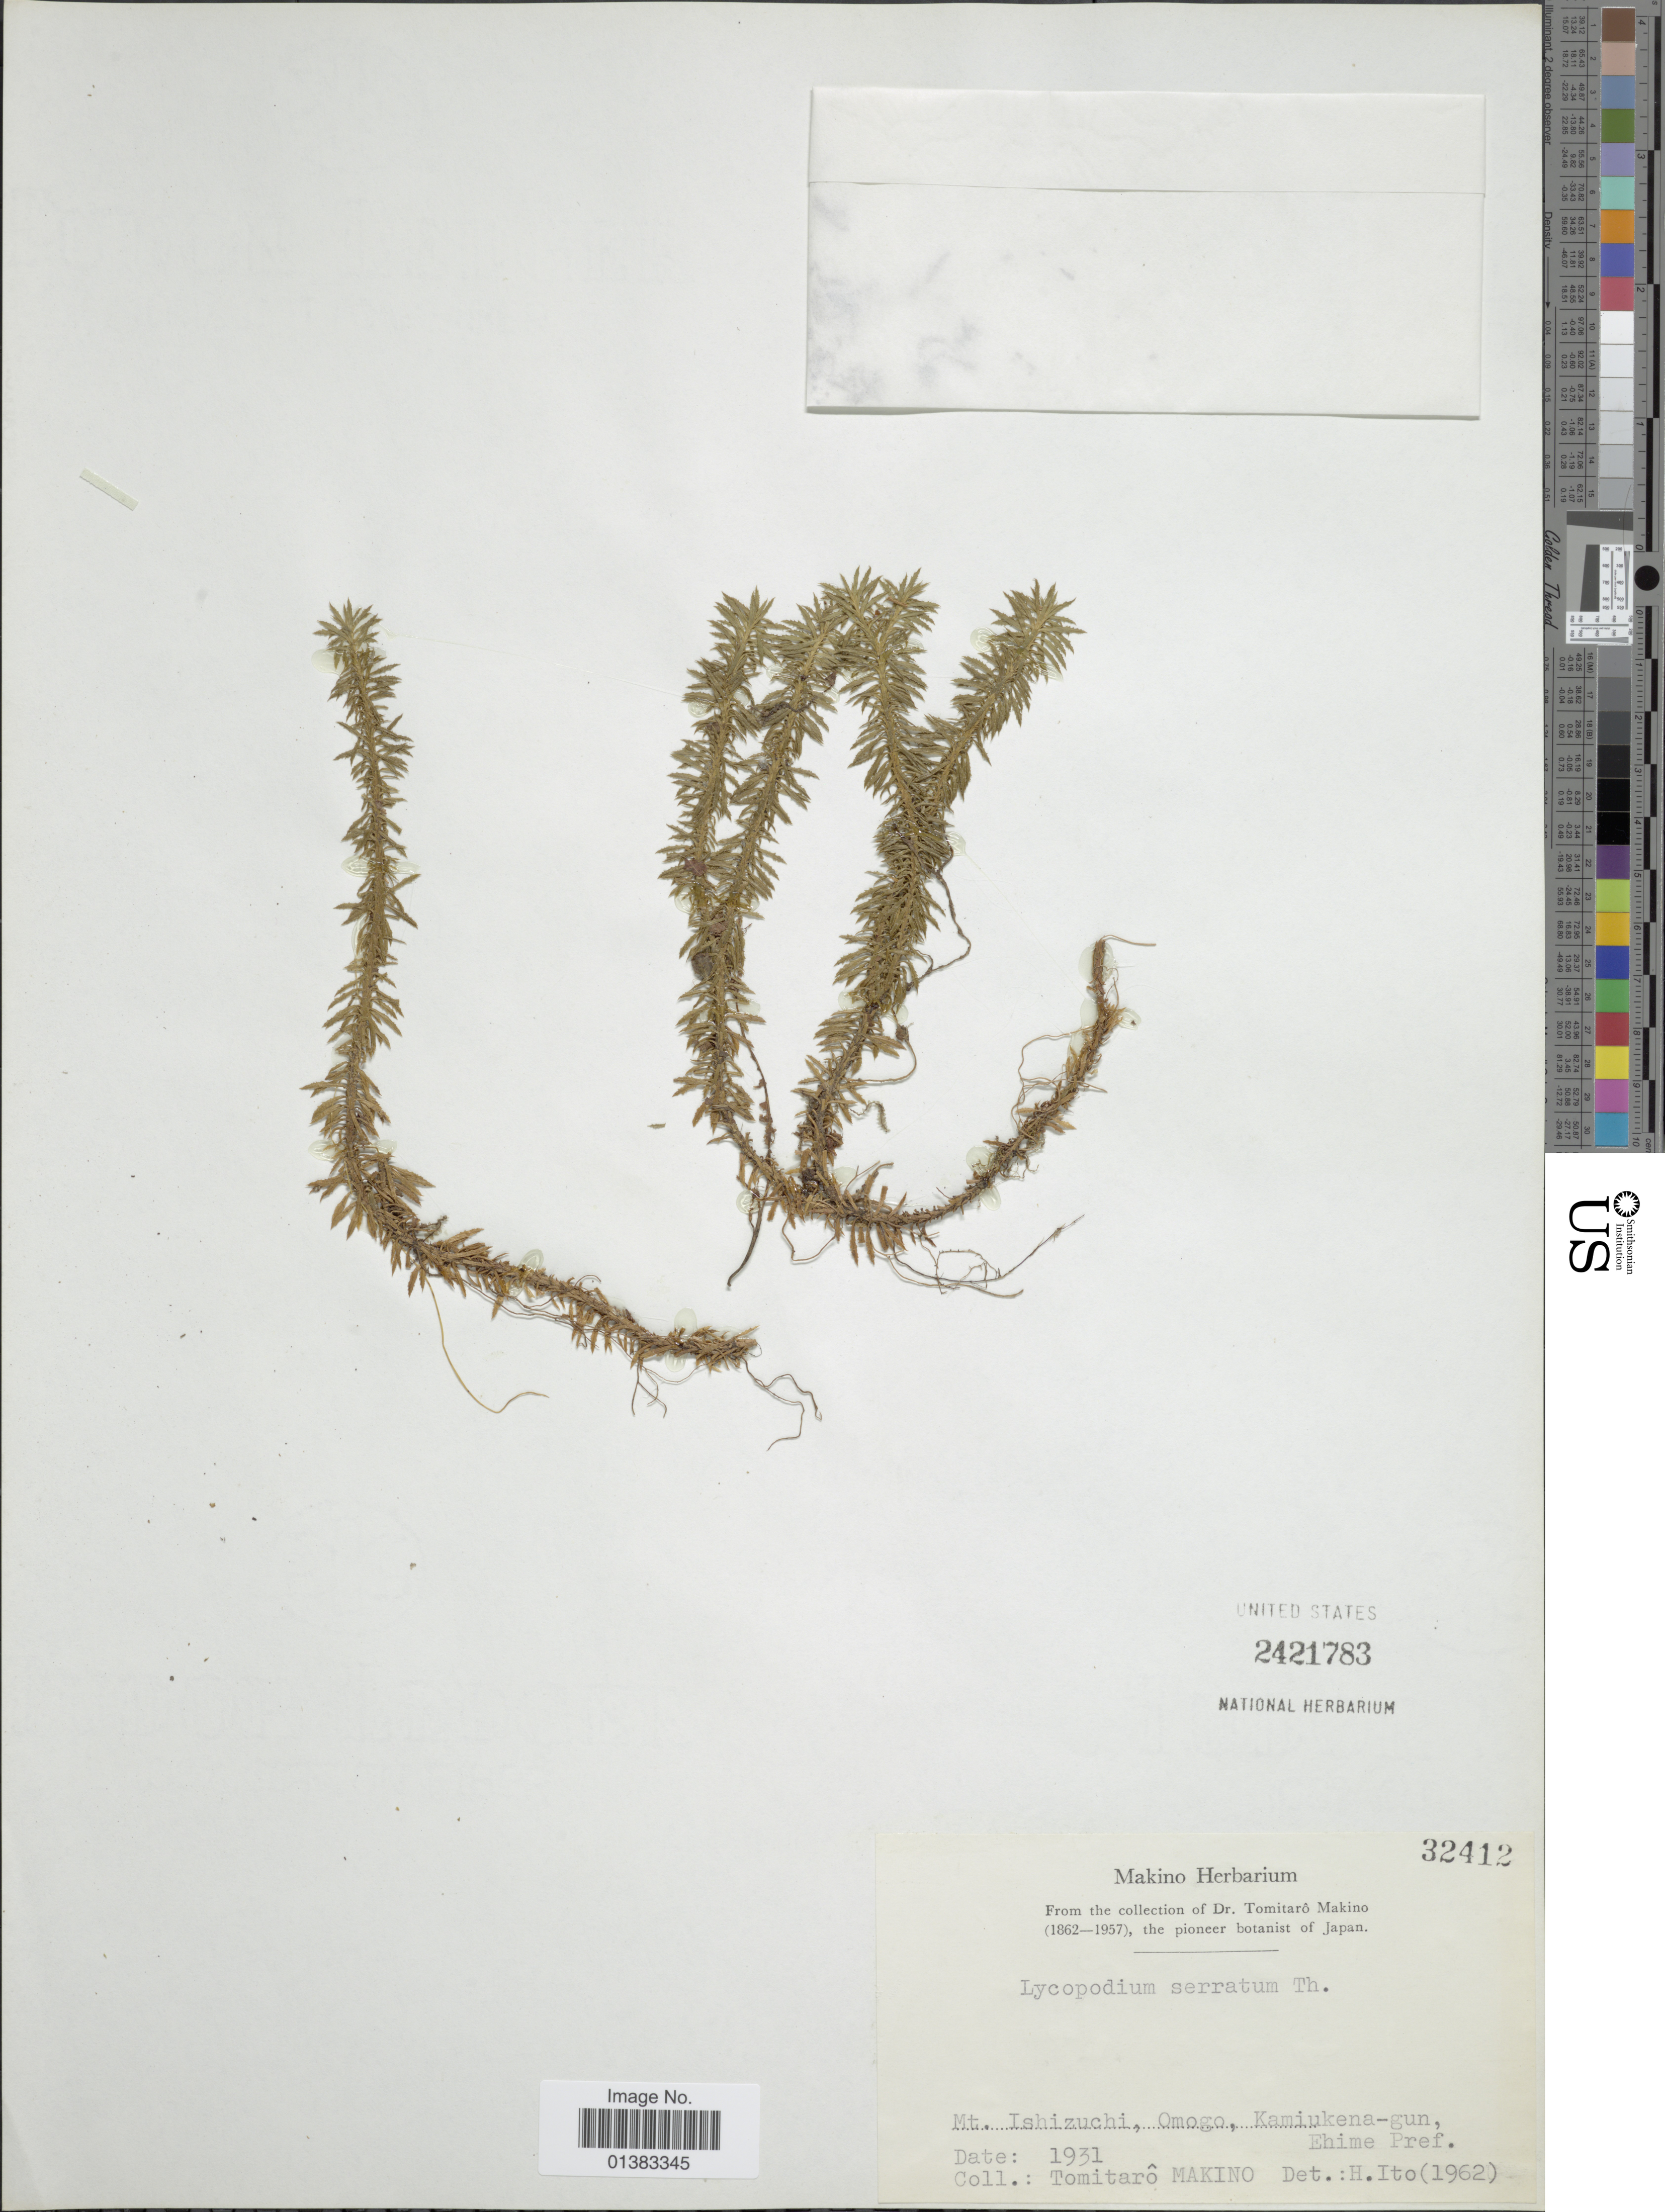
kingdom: Plantae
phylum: Tracheophyta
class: Lycopodiopsida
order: Lycopodiales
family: Lycopodiaceae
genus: Huperzia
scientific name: Huperzia serrata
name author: (Thunb.) Trevis.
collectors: T. Makino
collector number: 32412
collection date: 1931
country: Japan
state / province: Ehime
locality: Mt. Ishizuchi, Omogo, Kamiukena-gun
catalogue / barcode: US 2421783